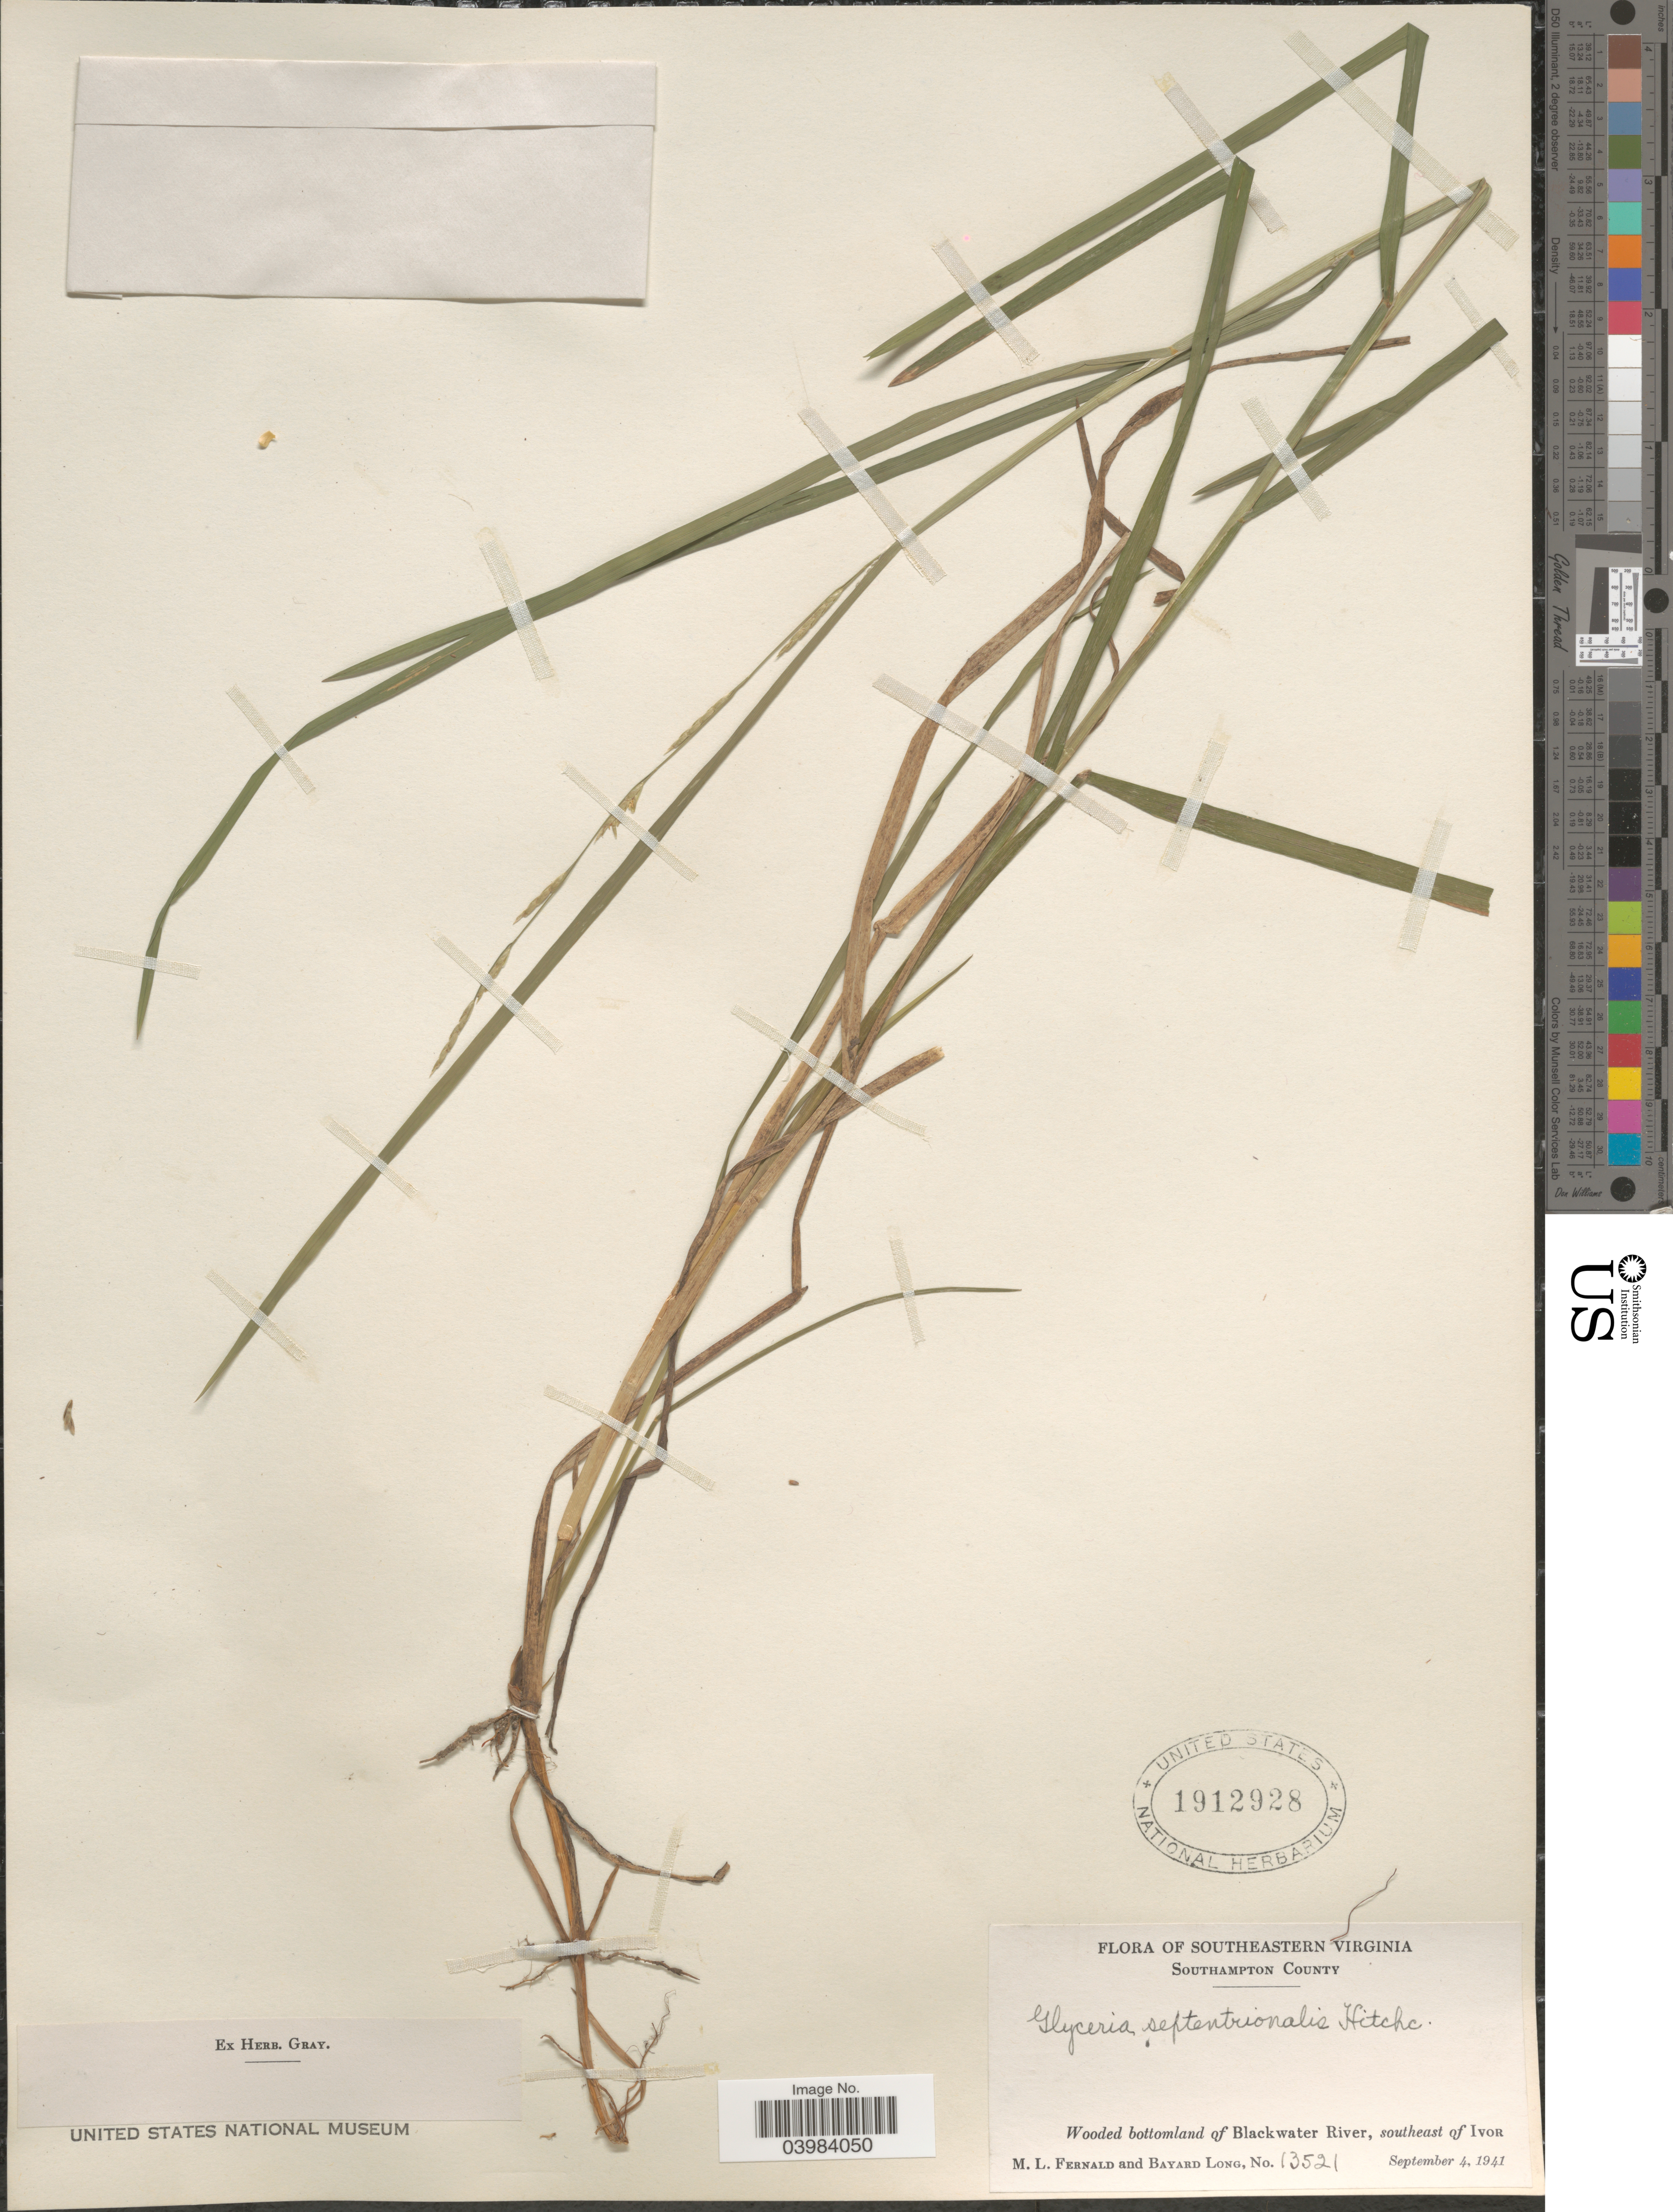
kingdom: Plantae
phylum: Tracheophyta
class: Liliopsida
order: Poales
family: Poaceae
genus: Glyceria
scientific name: Glyceria septentrionalis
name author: Hitchc.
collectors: M. L. Fernald & B. Long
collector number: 13521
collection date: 1941-09-04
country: United States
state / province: Virginia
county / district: Southampton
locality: Southeastern Virginia. Southampton County. Wooded bottomland of Blackwater River, southeast of Ivor.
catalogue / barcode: US 1912928